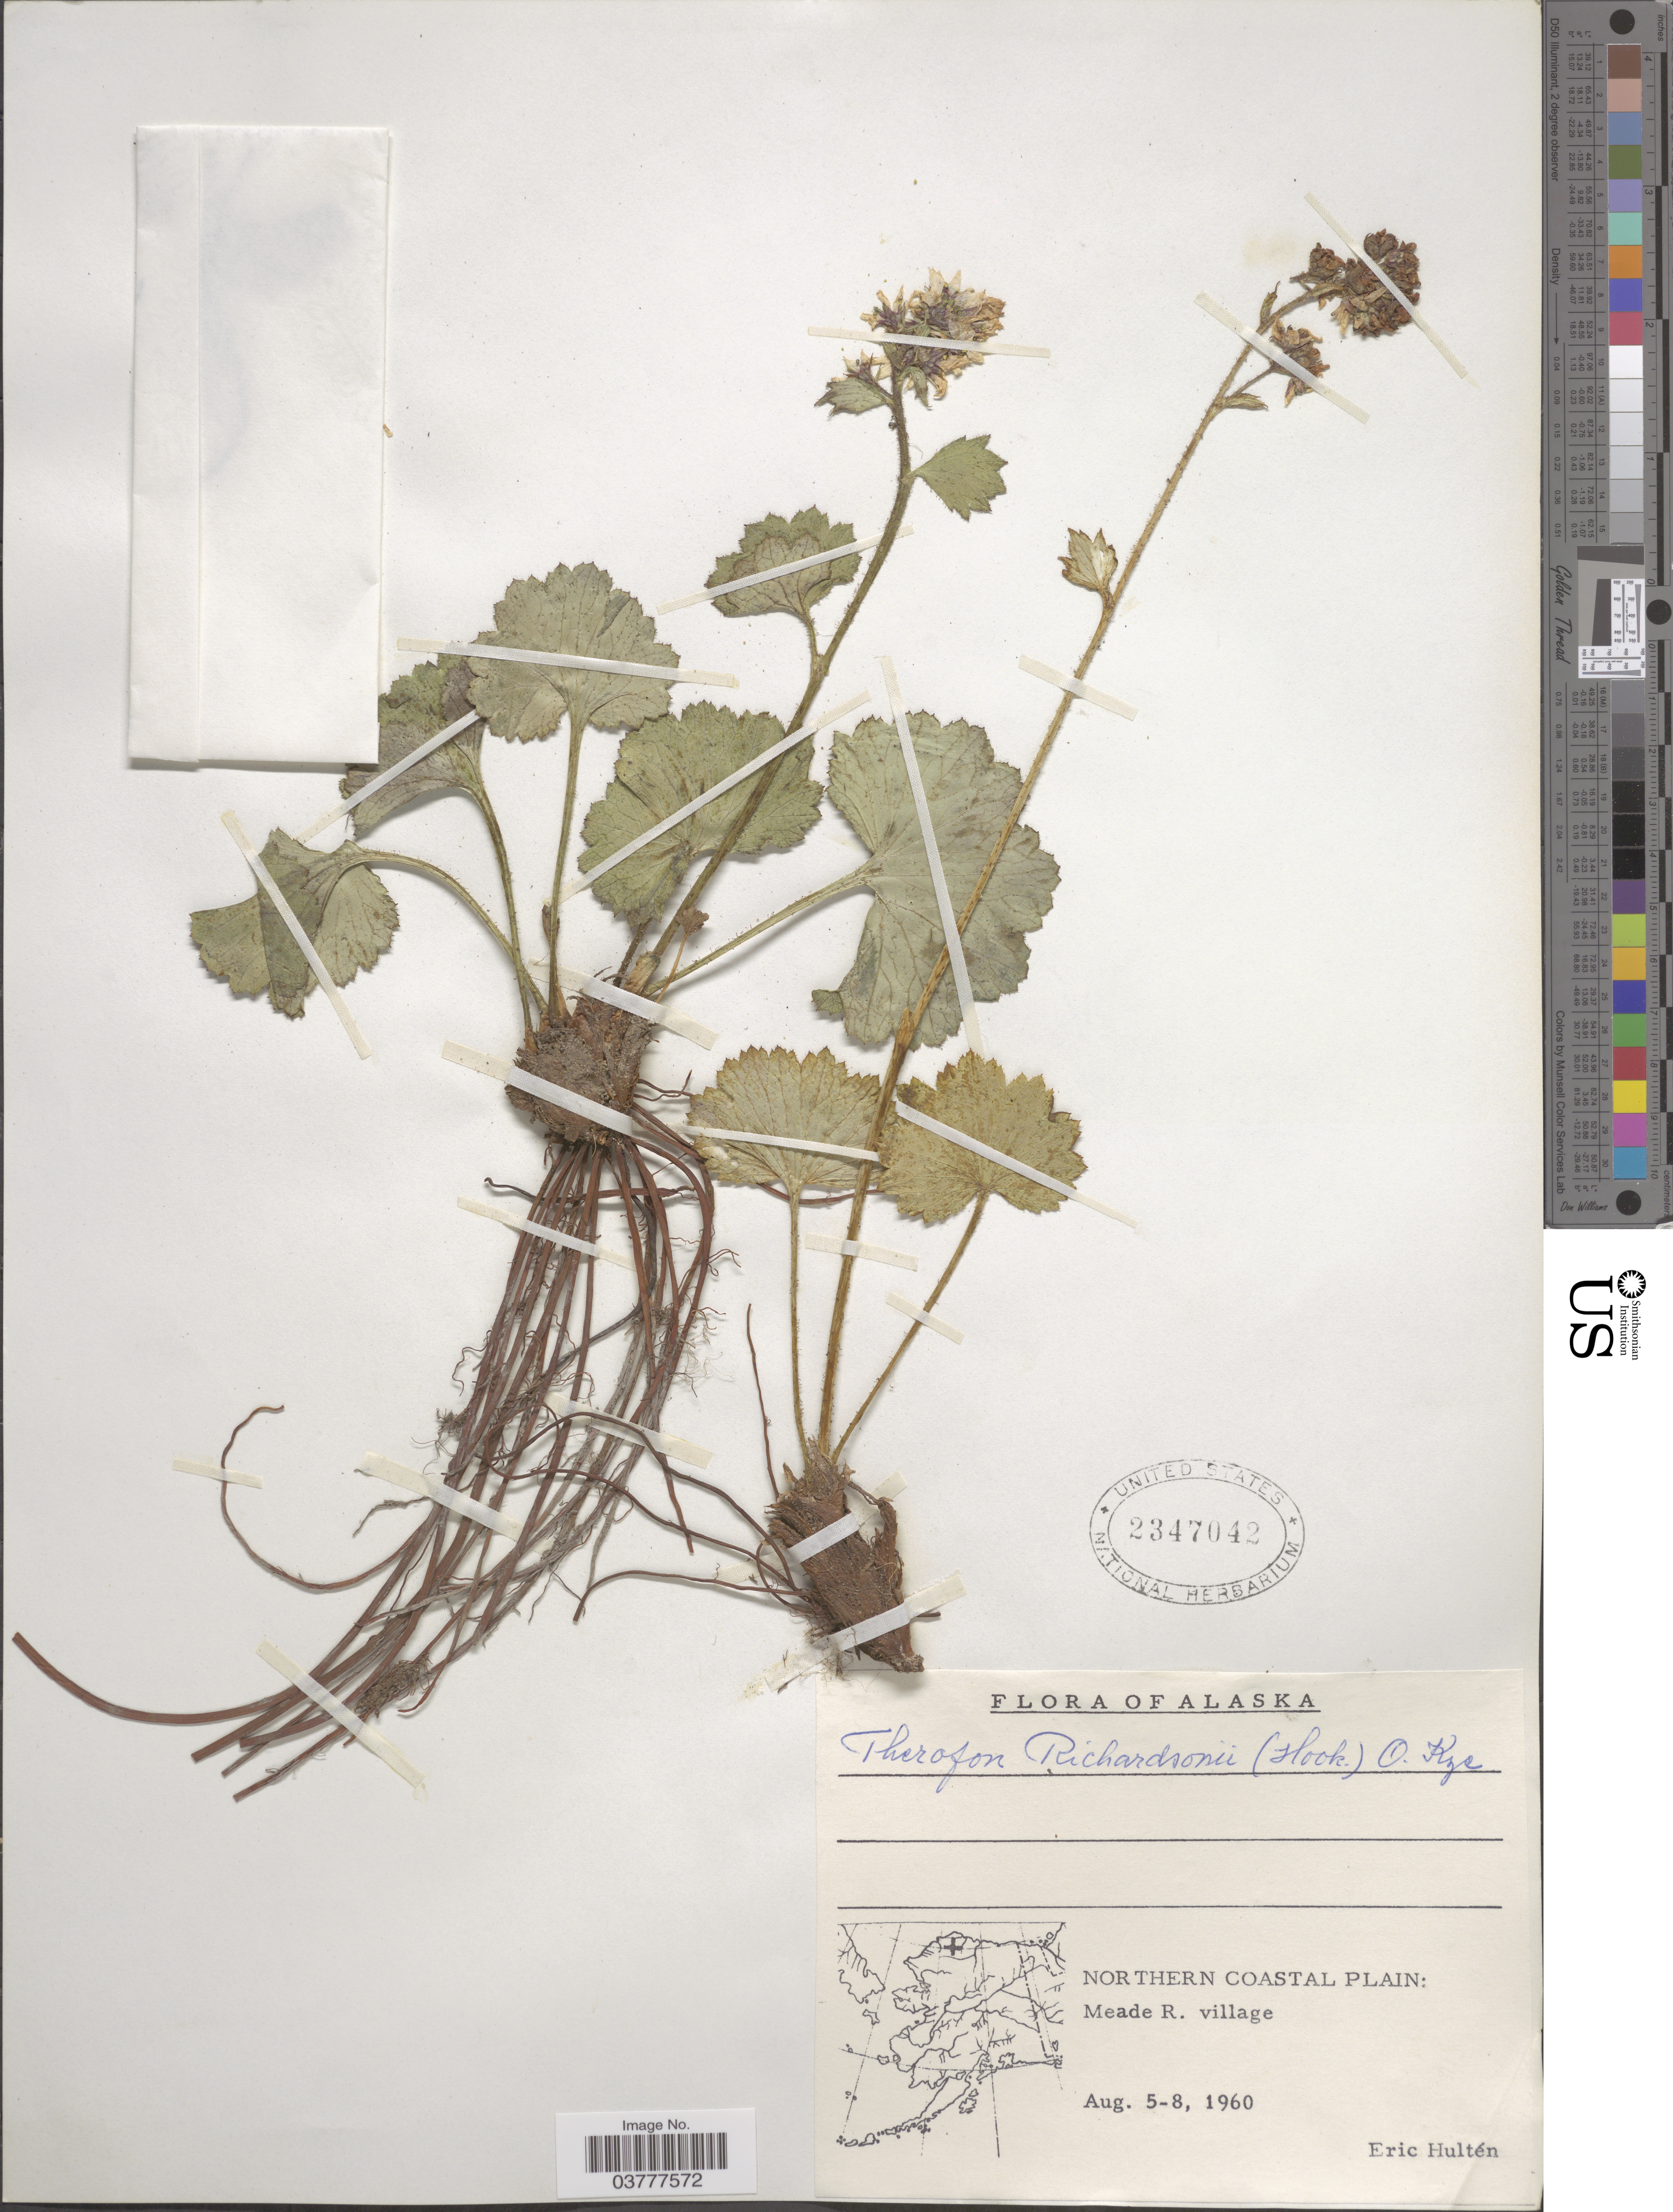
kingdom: Plantae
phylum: Tracheophyta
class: Magnoliopsida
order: Saxifragales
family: Saxifragaceae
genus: Boykinia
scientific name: Boykinia richardsonii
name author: (Hook.) A. Gray ex B.D. Jacks.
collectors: E. G. Hultén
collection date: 1960-08-05/1960-08-08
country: United States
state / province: Alaska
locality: Northern Coastal Plain: Meade R. village.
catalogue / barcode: US 2347042